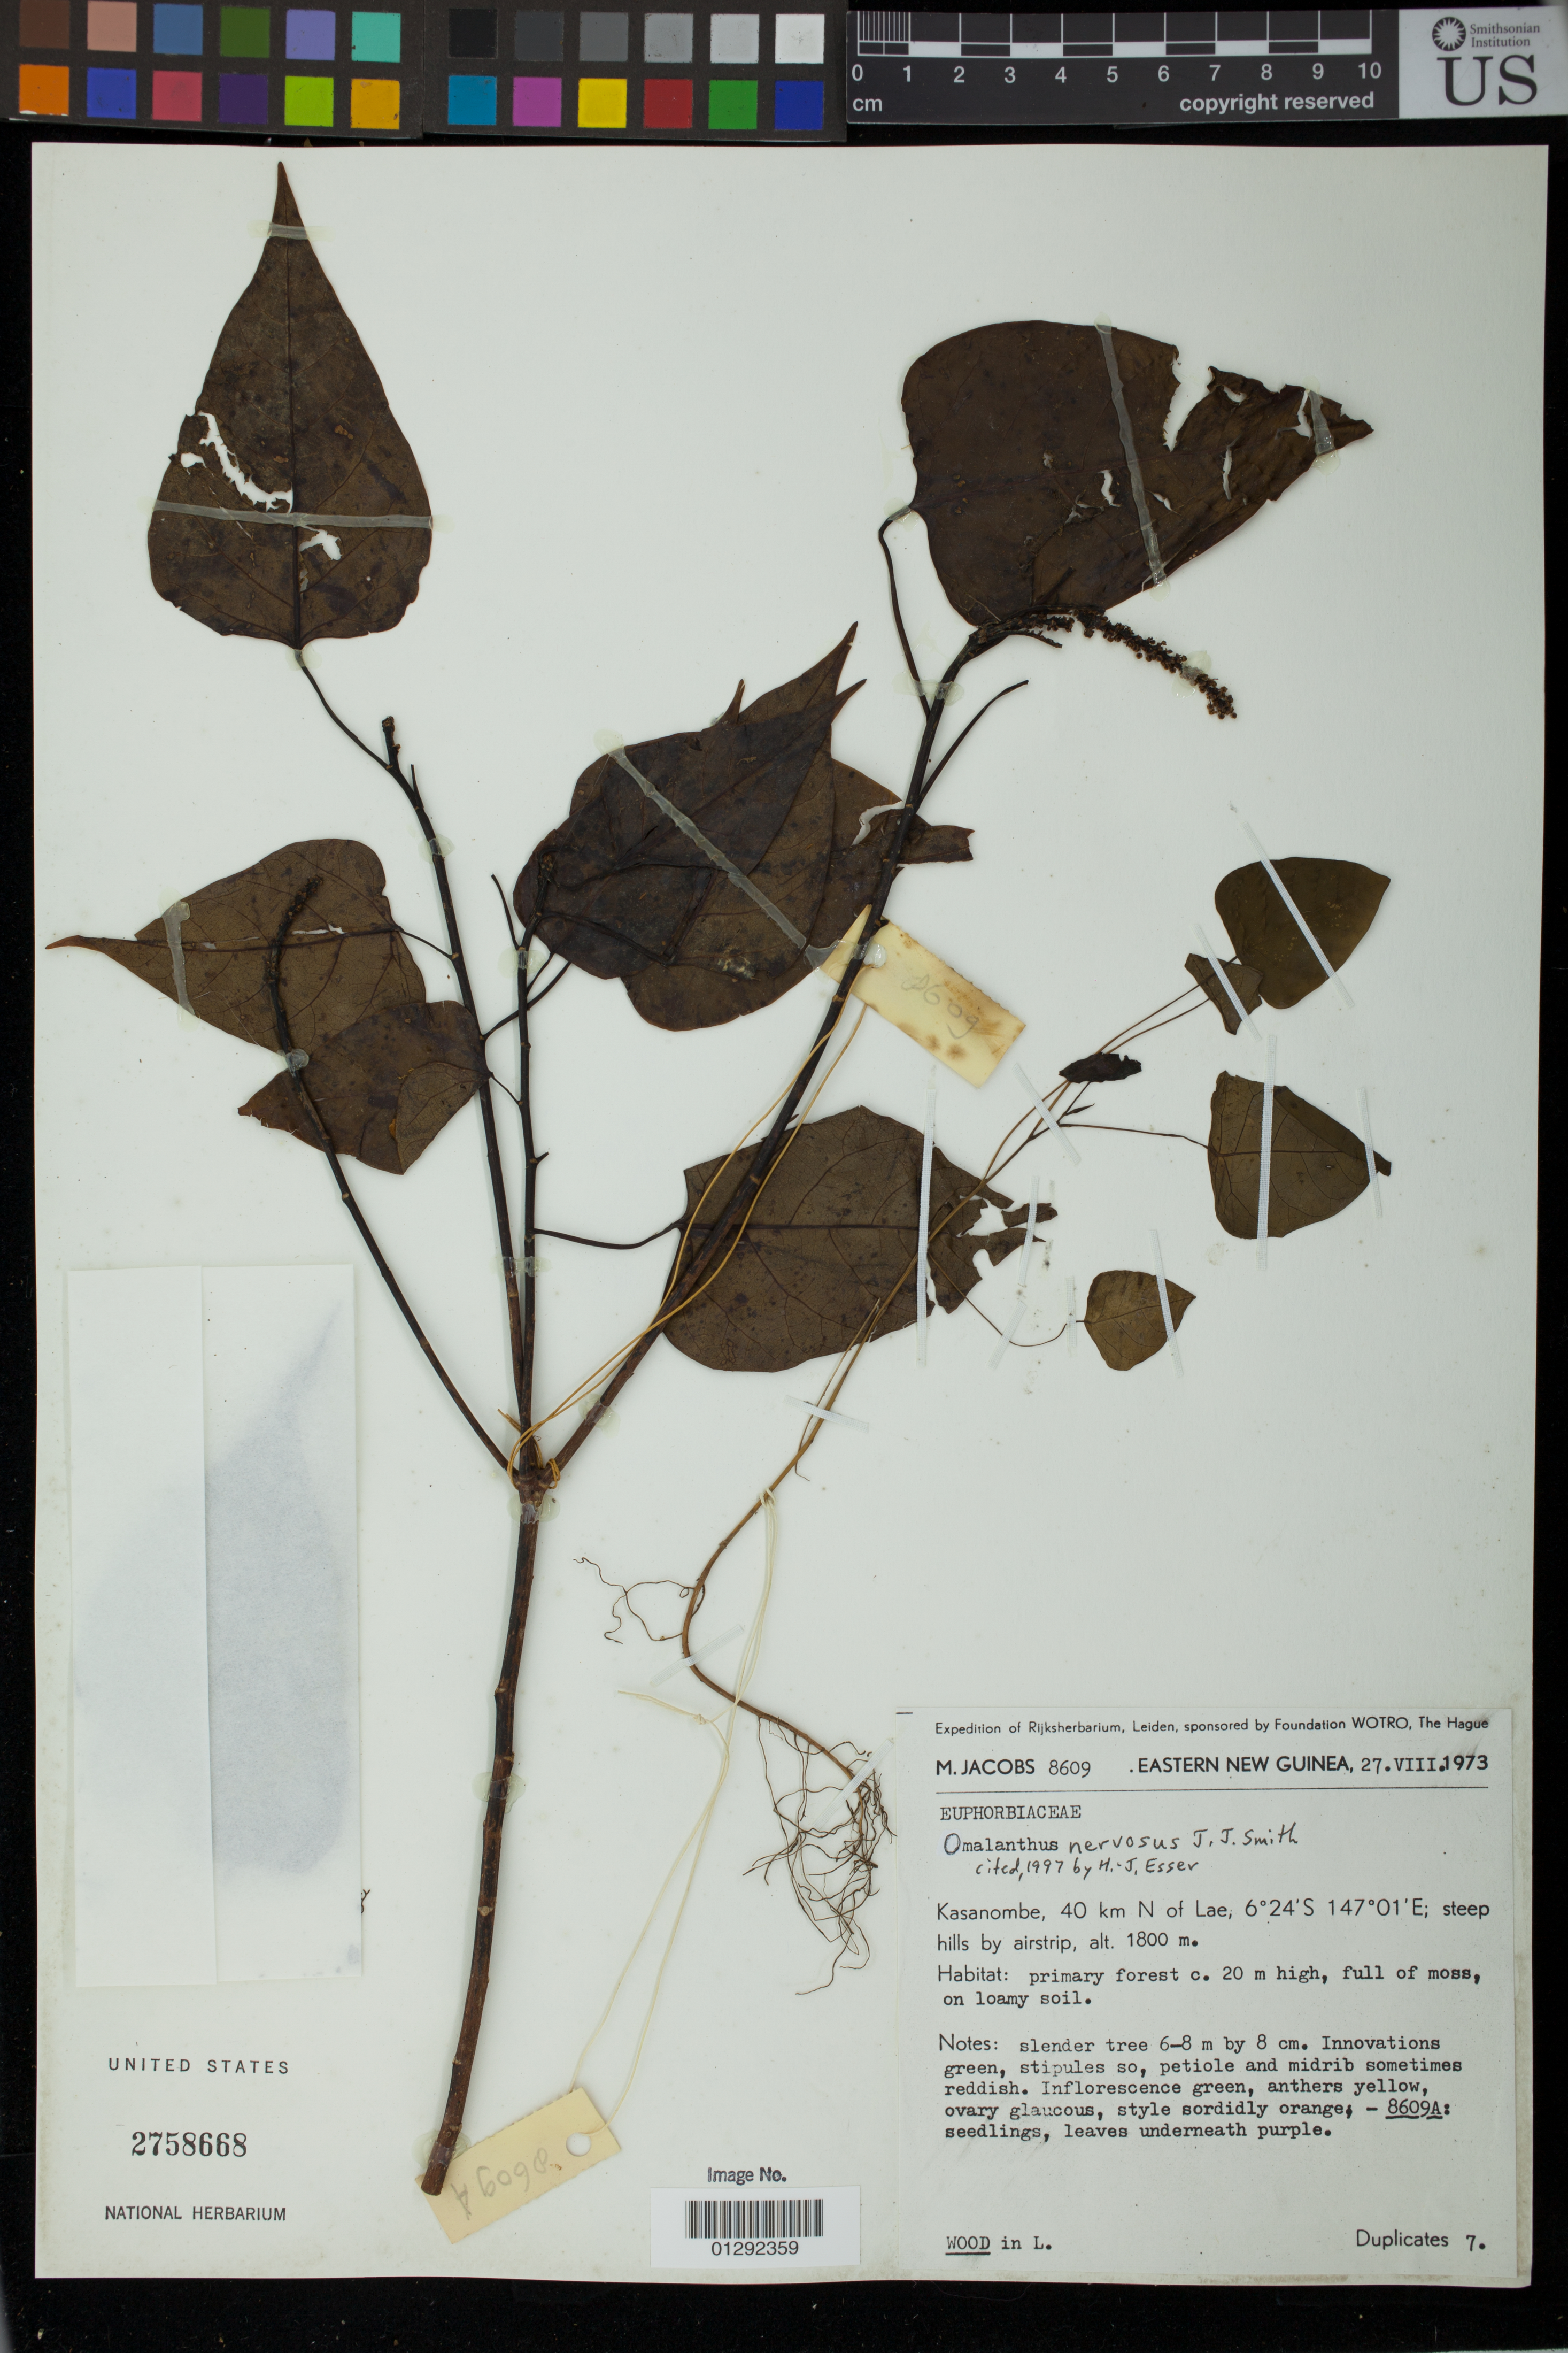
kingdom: Plantae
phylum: Tracheophyta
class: Magnoliopsida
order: Malpighiales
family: Euphorbiaceae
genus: Homalanthus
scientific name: Homalanthus nervosus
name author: J.J. Sm.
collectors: M. Jacobs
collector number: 8609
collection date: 1973-08-27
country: Papua New Guinea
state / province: Morobe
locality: Eastern New Guinea. Kasanombe, 40 km N of Lae; steep hills by airstrip.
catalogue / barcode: US 2758668